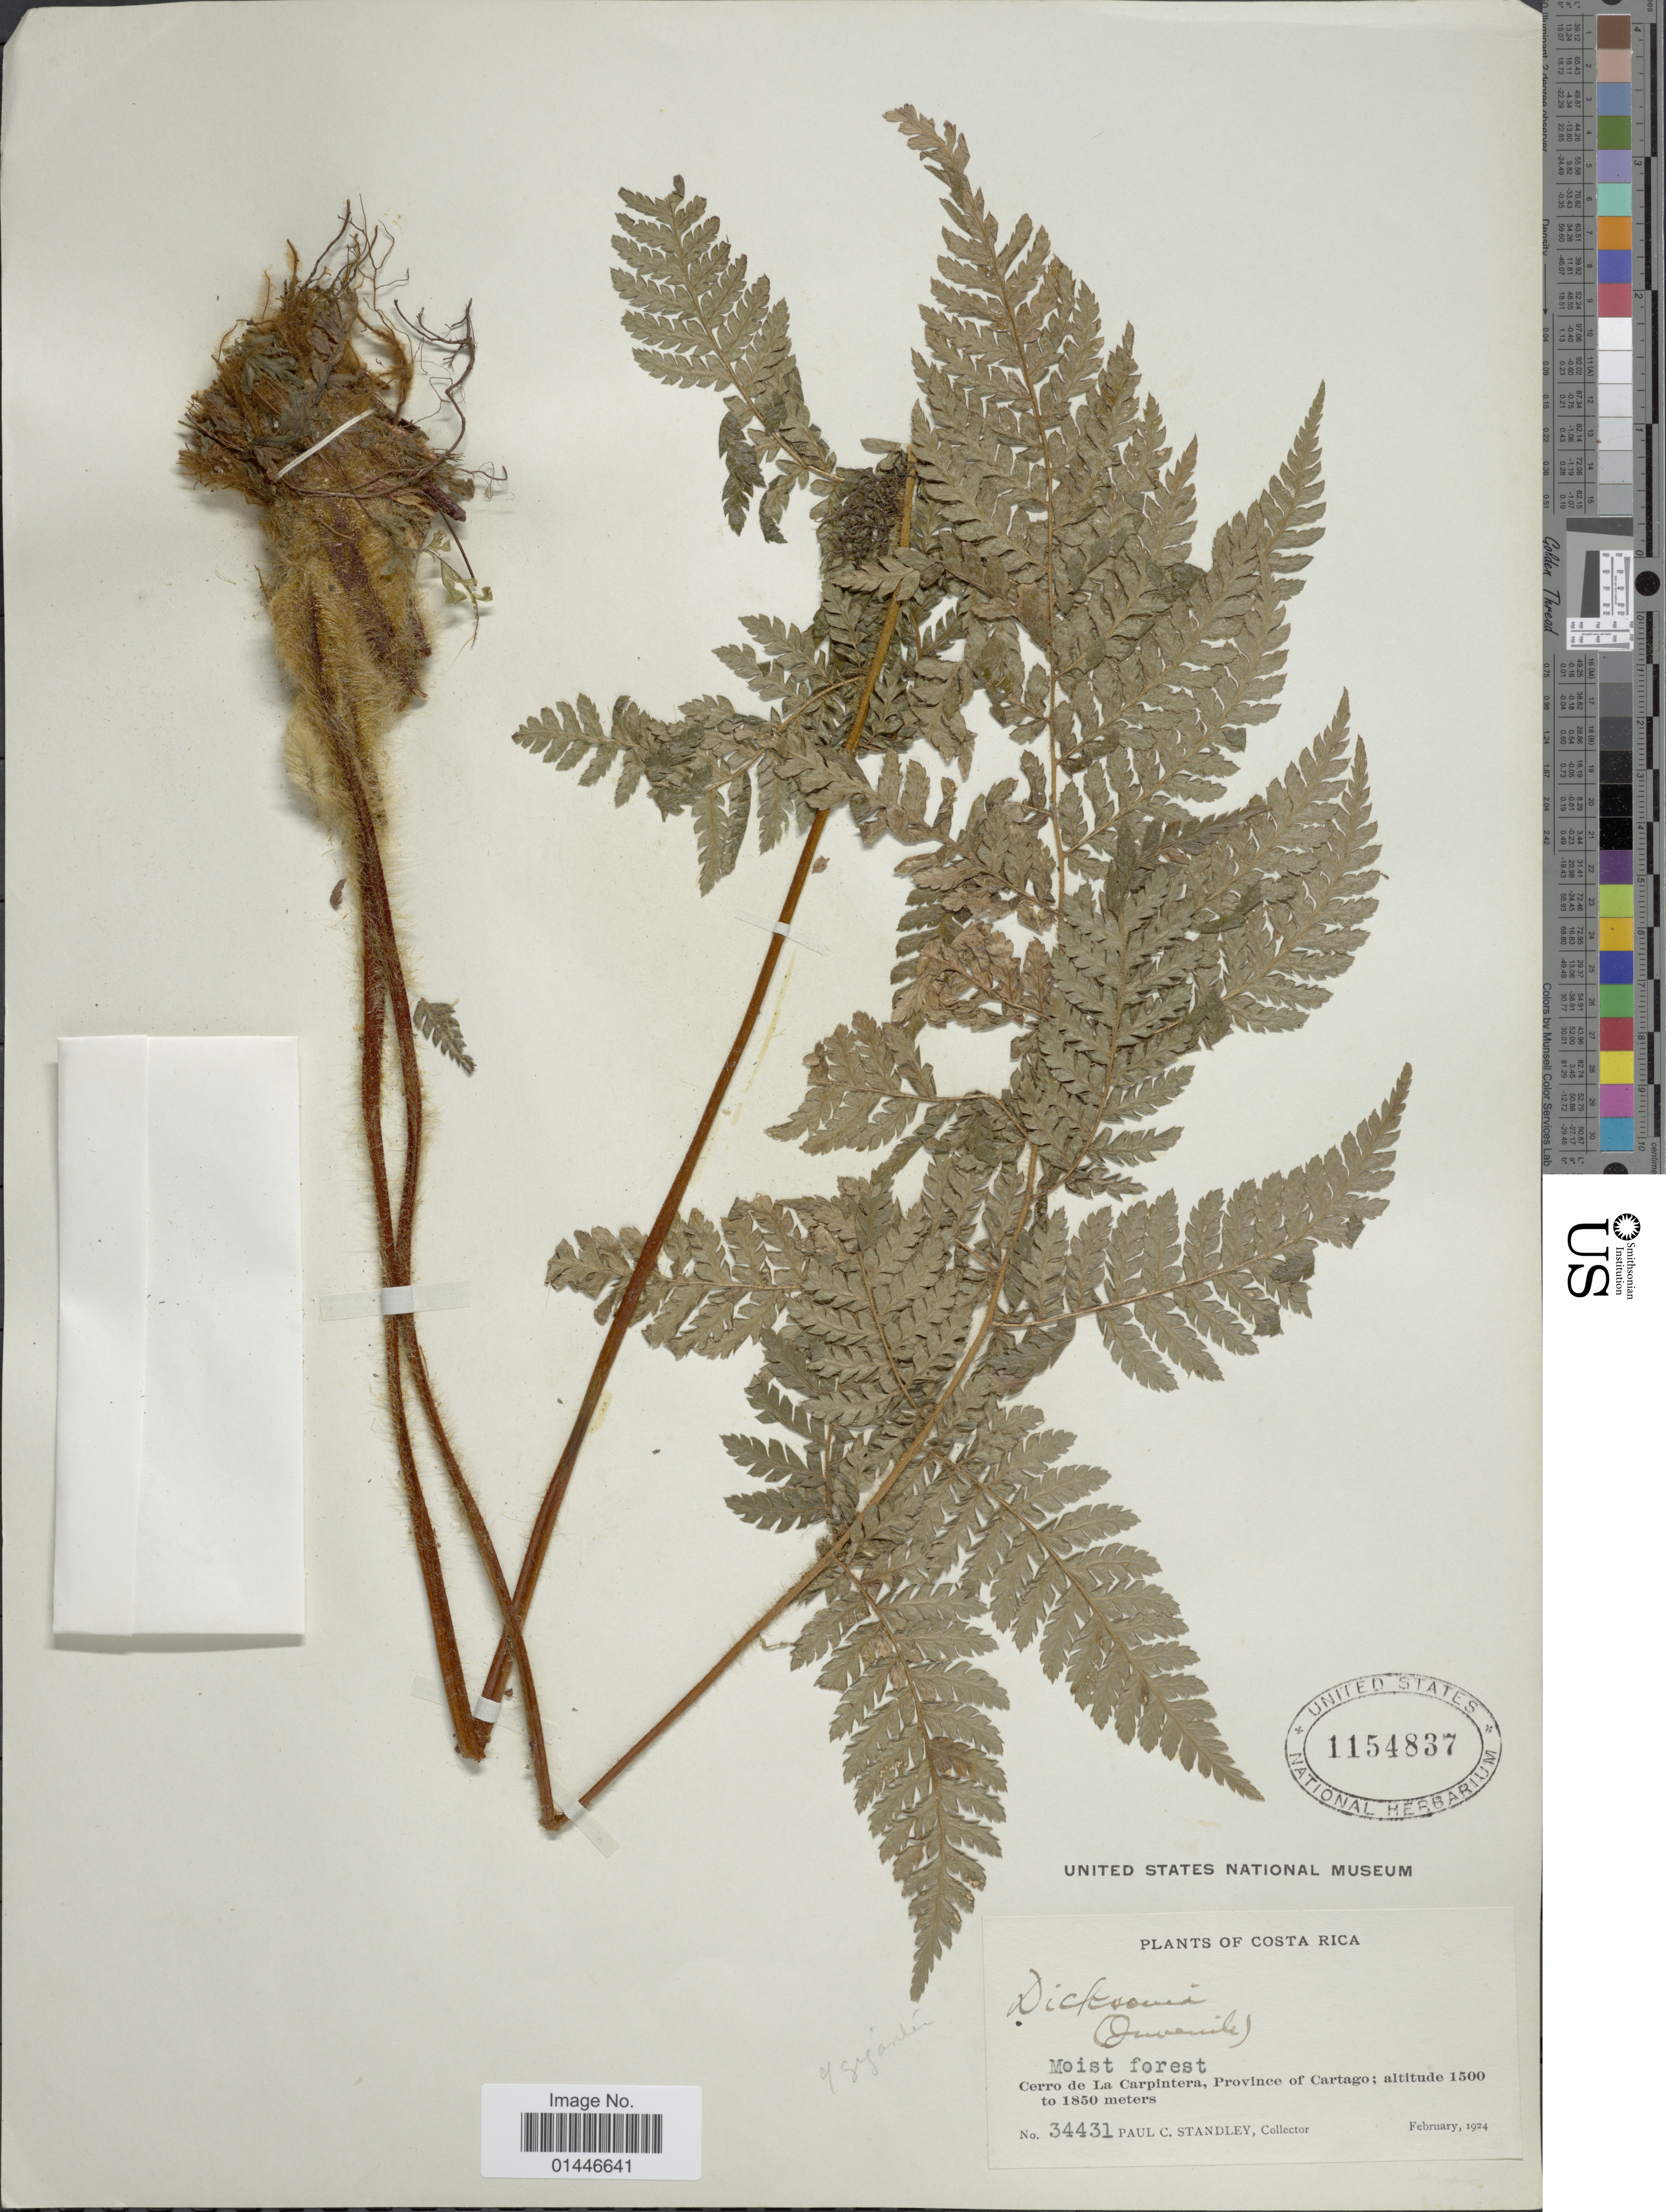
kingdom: Plantae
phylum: Tracheophyta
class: Polypodiopsida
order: Cyatheales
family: Dicksoniaceae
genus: Dicksonia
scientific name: Dicksonia gigantea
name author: H. Karst.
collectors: P. C. Standley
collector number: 34431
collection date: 1924-02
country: Costa Rica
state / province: Cartago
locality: Cerro de La Carpintera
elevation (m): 1500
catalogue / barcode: US 1154837